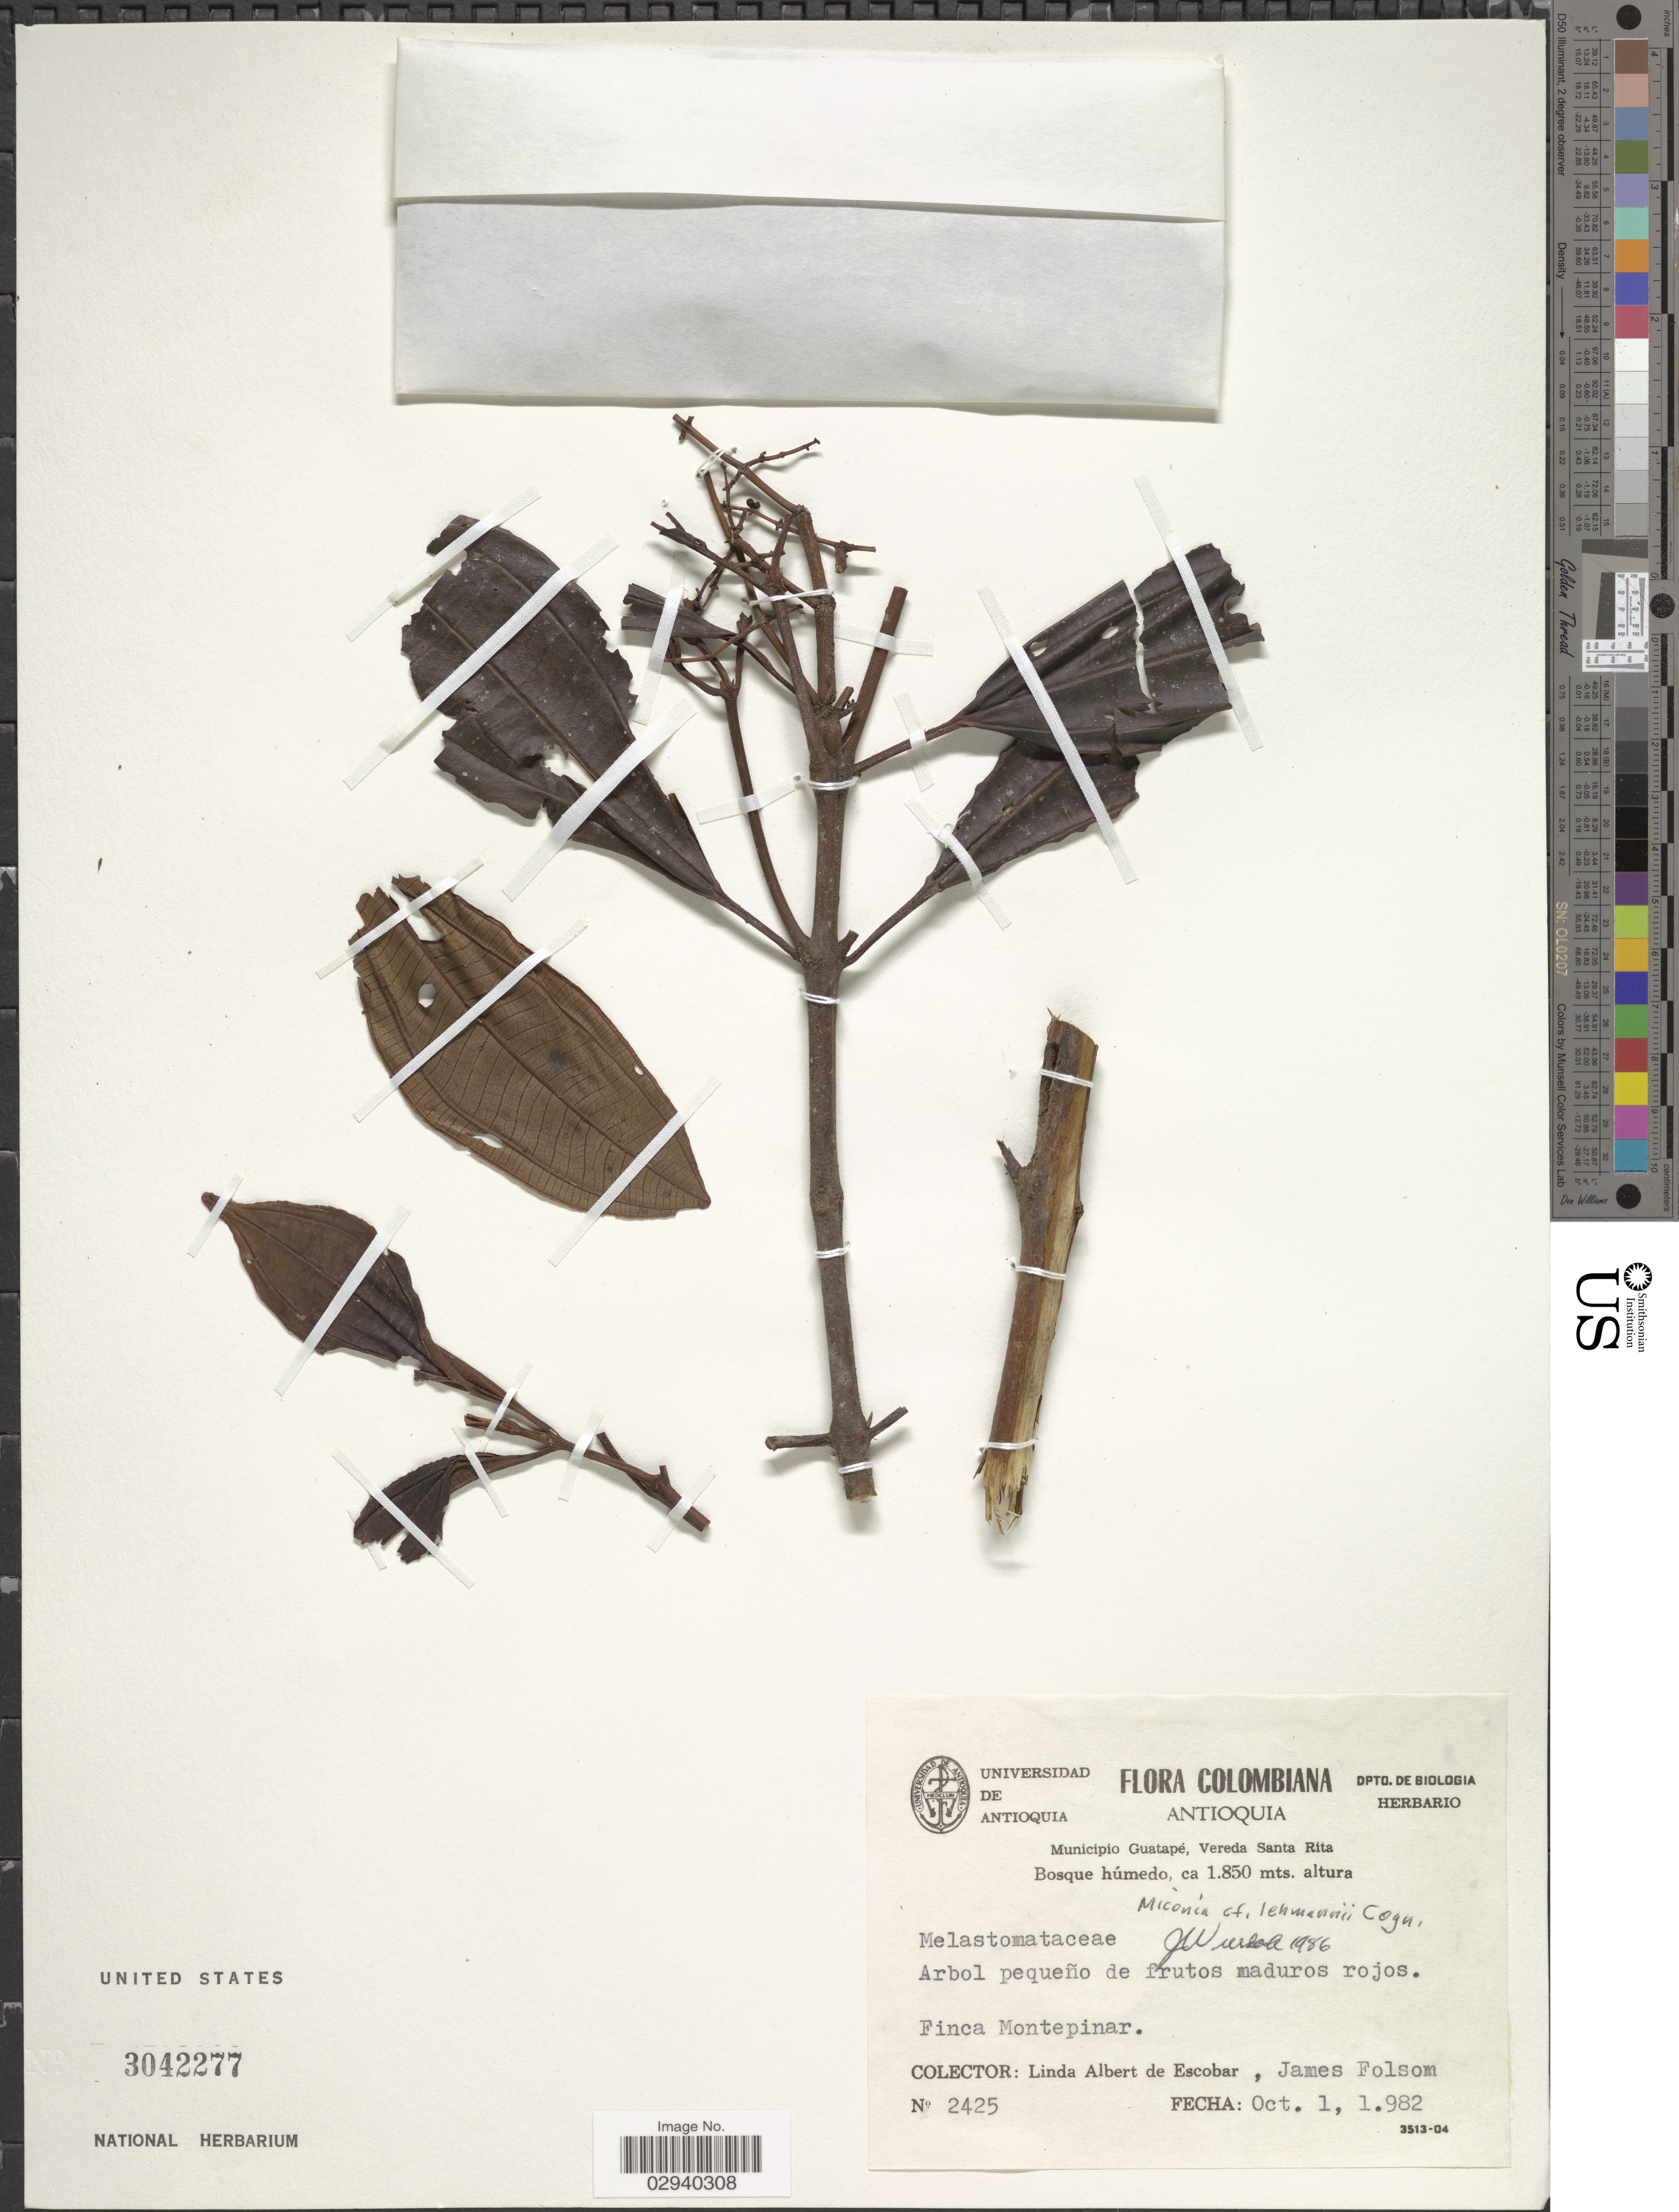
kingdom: Plantae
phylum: Tracheophyta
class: Magnoliopsida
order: Myrtales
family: Melastomataceae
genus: Miconia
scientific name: Miconia lehmannii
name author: Cogn.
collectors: L. K. de Escobar & J. P. Folsom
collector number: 2425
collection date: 1982-10-01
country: Colombia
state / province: Antioquia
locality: Municipio Guatapé, Vereda Santa Rita.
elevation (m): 1850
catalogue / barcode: US 3042277